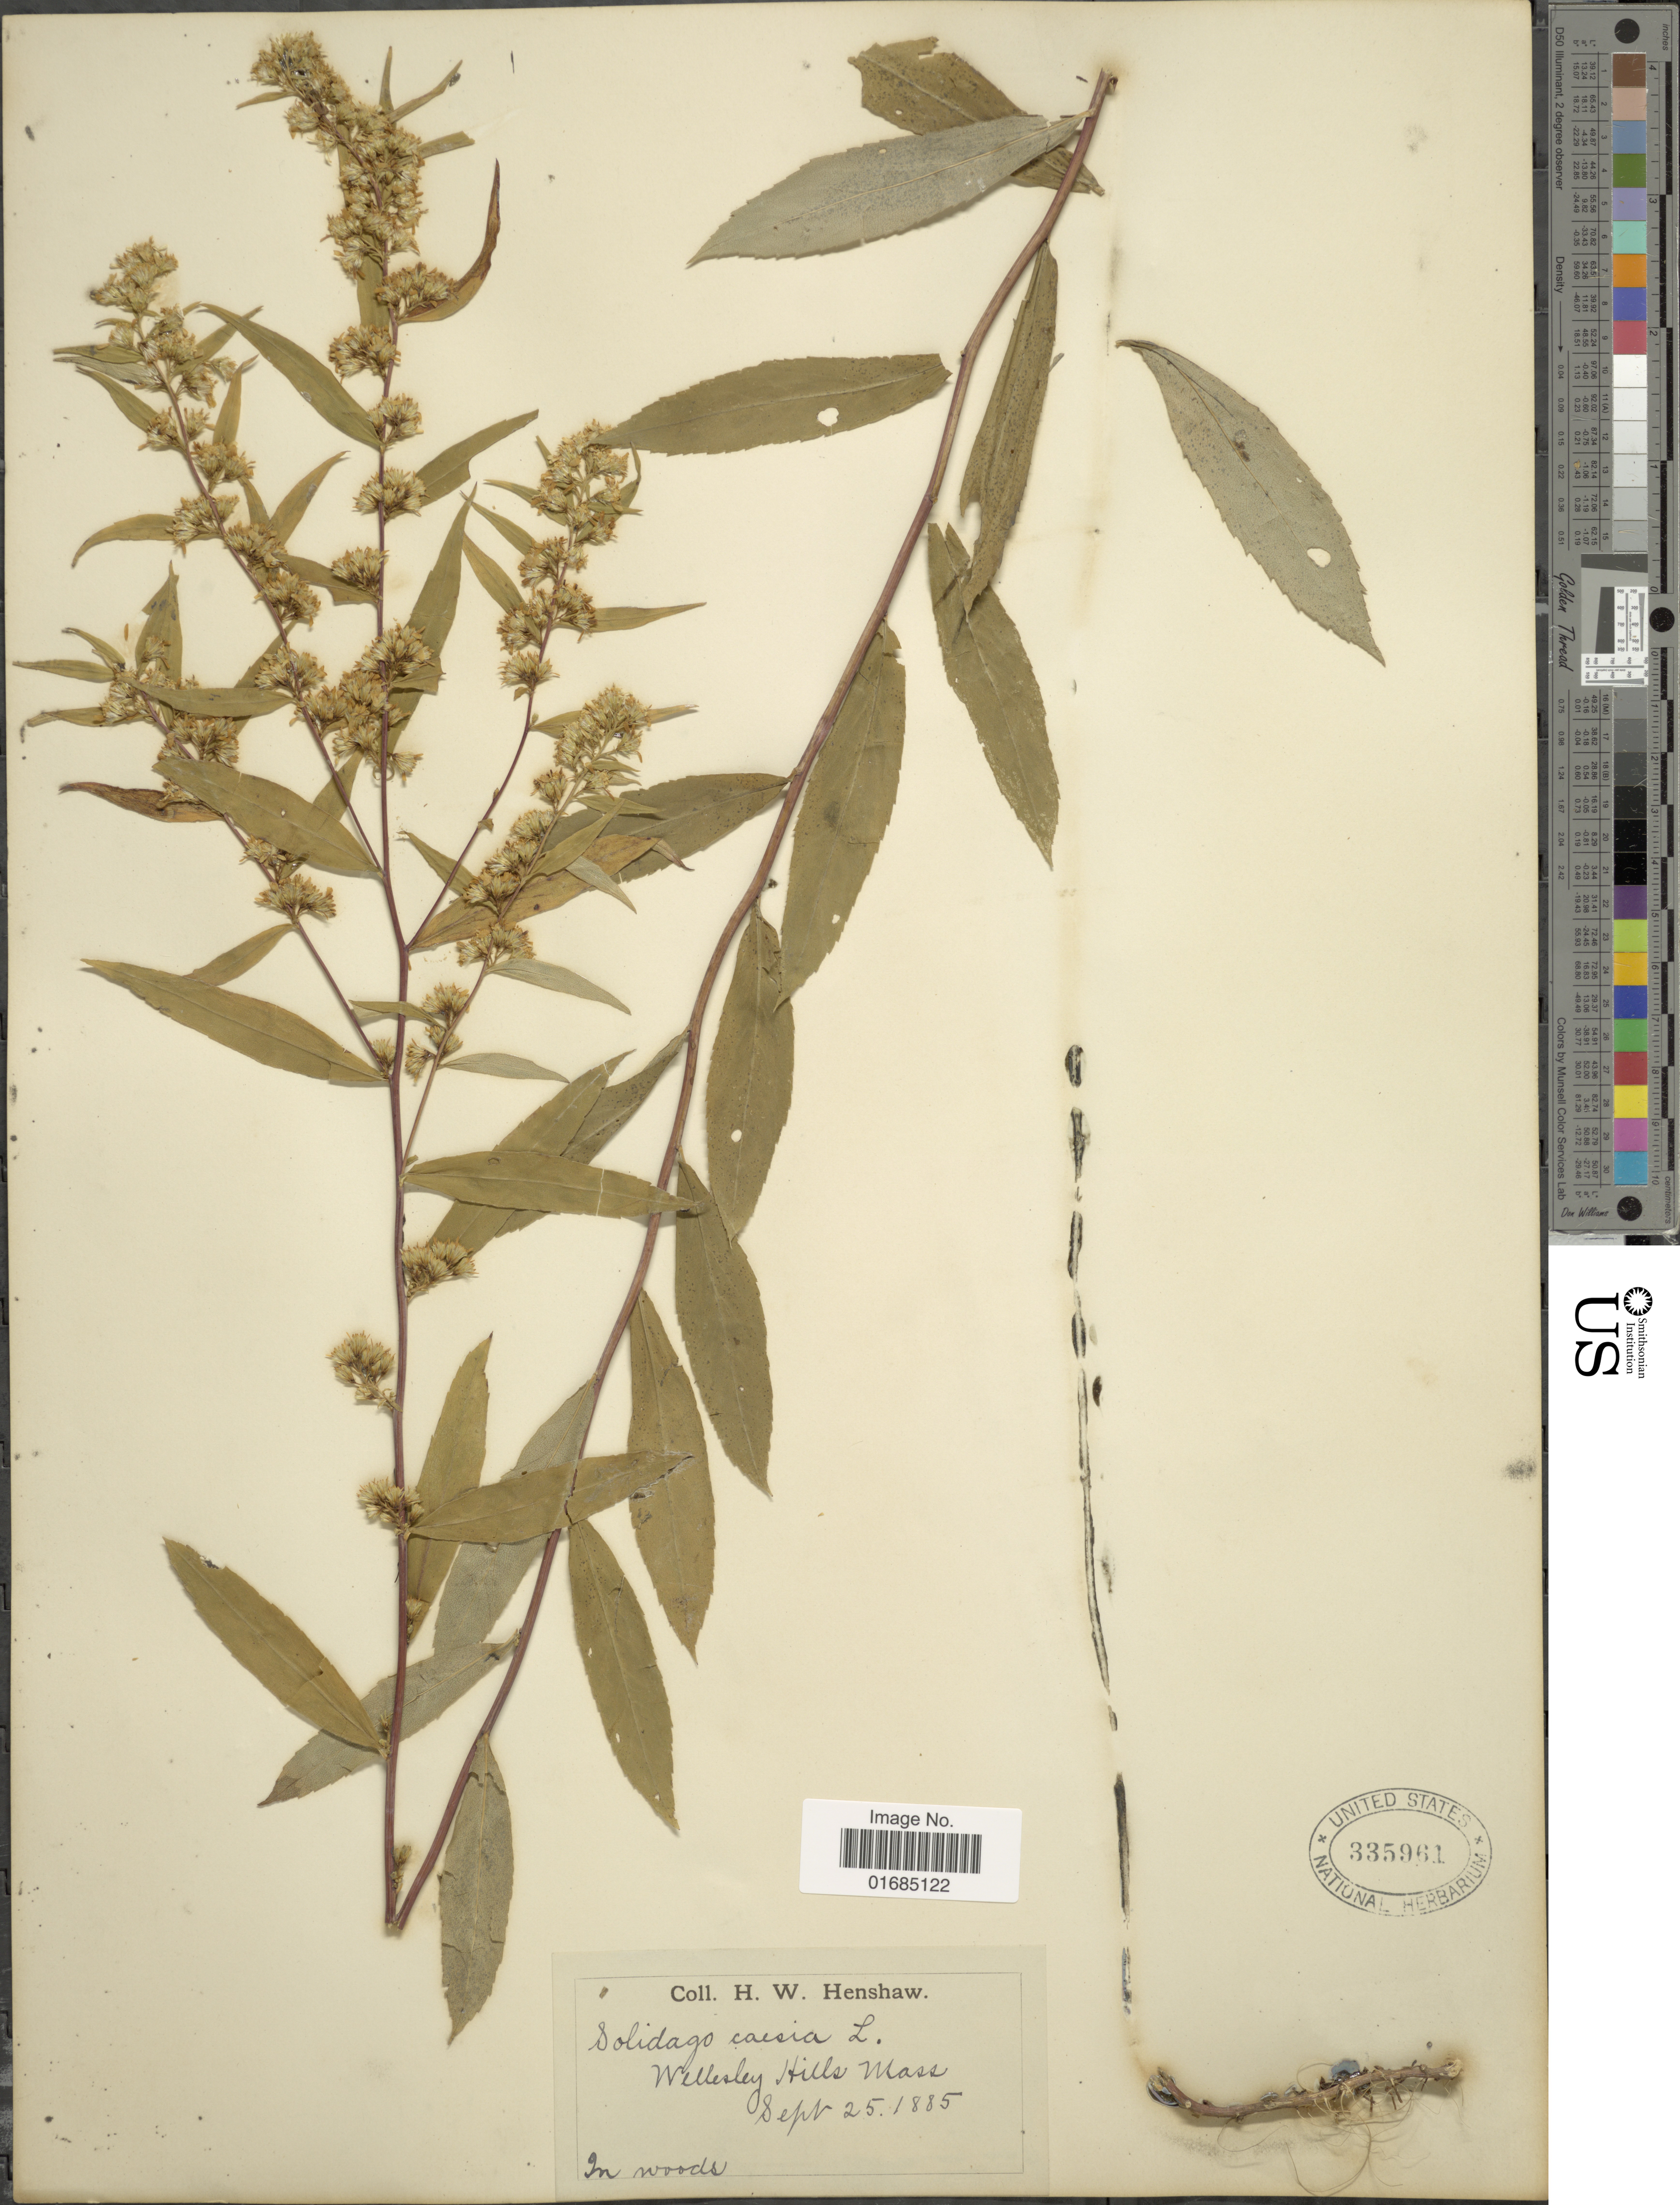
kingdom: Plantae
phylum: Tracheophyta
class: Magnoliopsida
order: Asterales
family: Asteraceae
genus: Solidago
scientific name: Solidago caesia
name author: L.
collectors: H. Henshaw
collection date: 1885-09-25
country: United States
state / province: Massachusetts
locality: Wellesley Hills Mass.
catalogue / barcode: US 335961